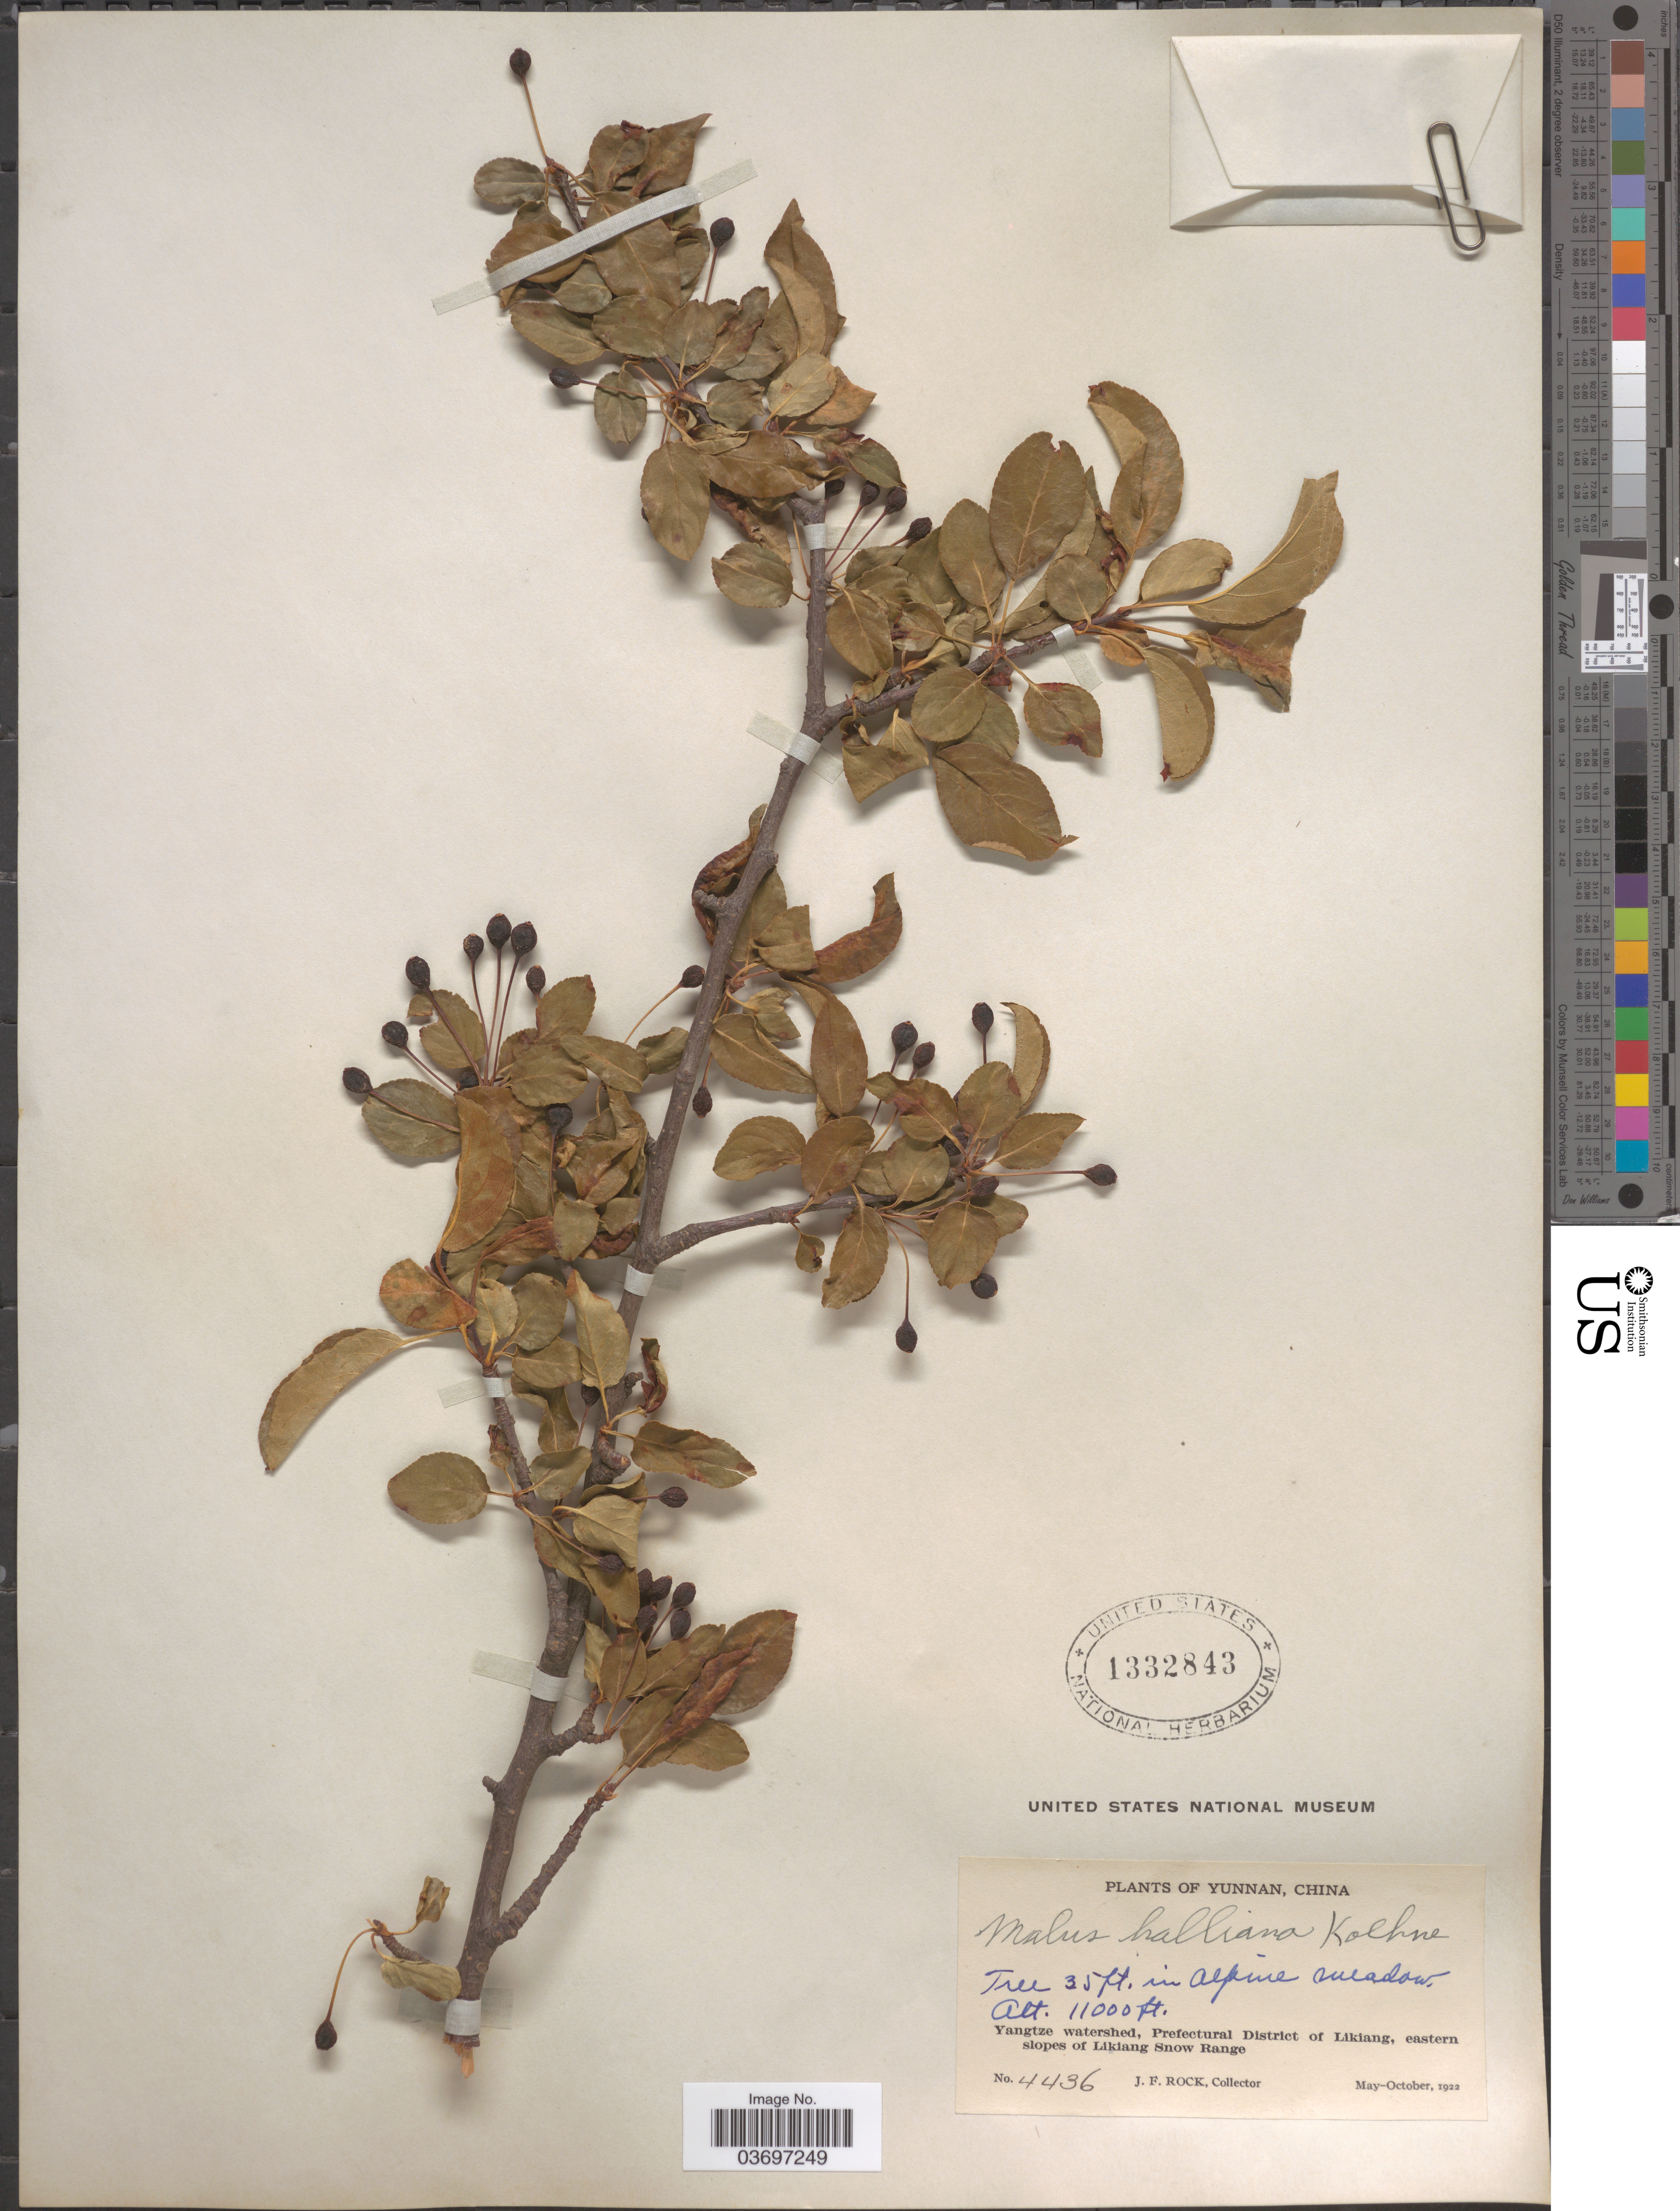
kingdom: Plantae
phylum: Tracheophyta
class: Magnoliopsida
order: Rosales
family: Rosaceae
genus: Malus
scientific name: Malus halliana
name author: Koehne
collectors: J. Rock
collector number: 4436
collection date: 1922-05/1922-10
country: China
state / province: Yunnan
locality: Yangtze watershed, Prefectural District of Likiang, eastern slopes of Likiang Snow Range.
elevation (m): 3353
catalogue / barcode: US 1332843